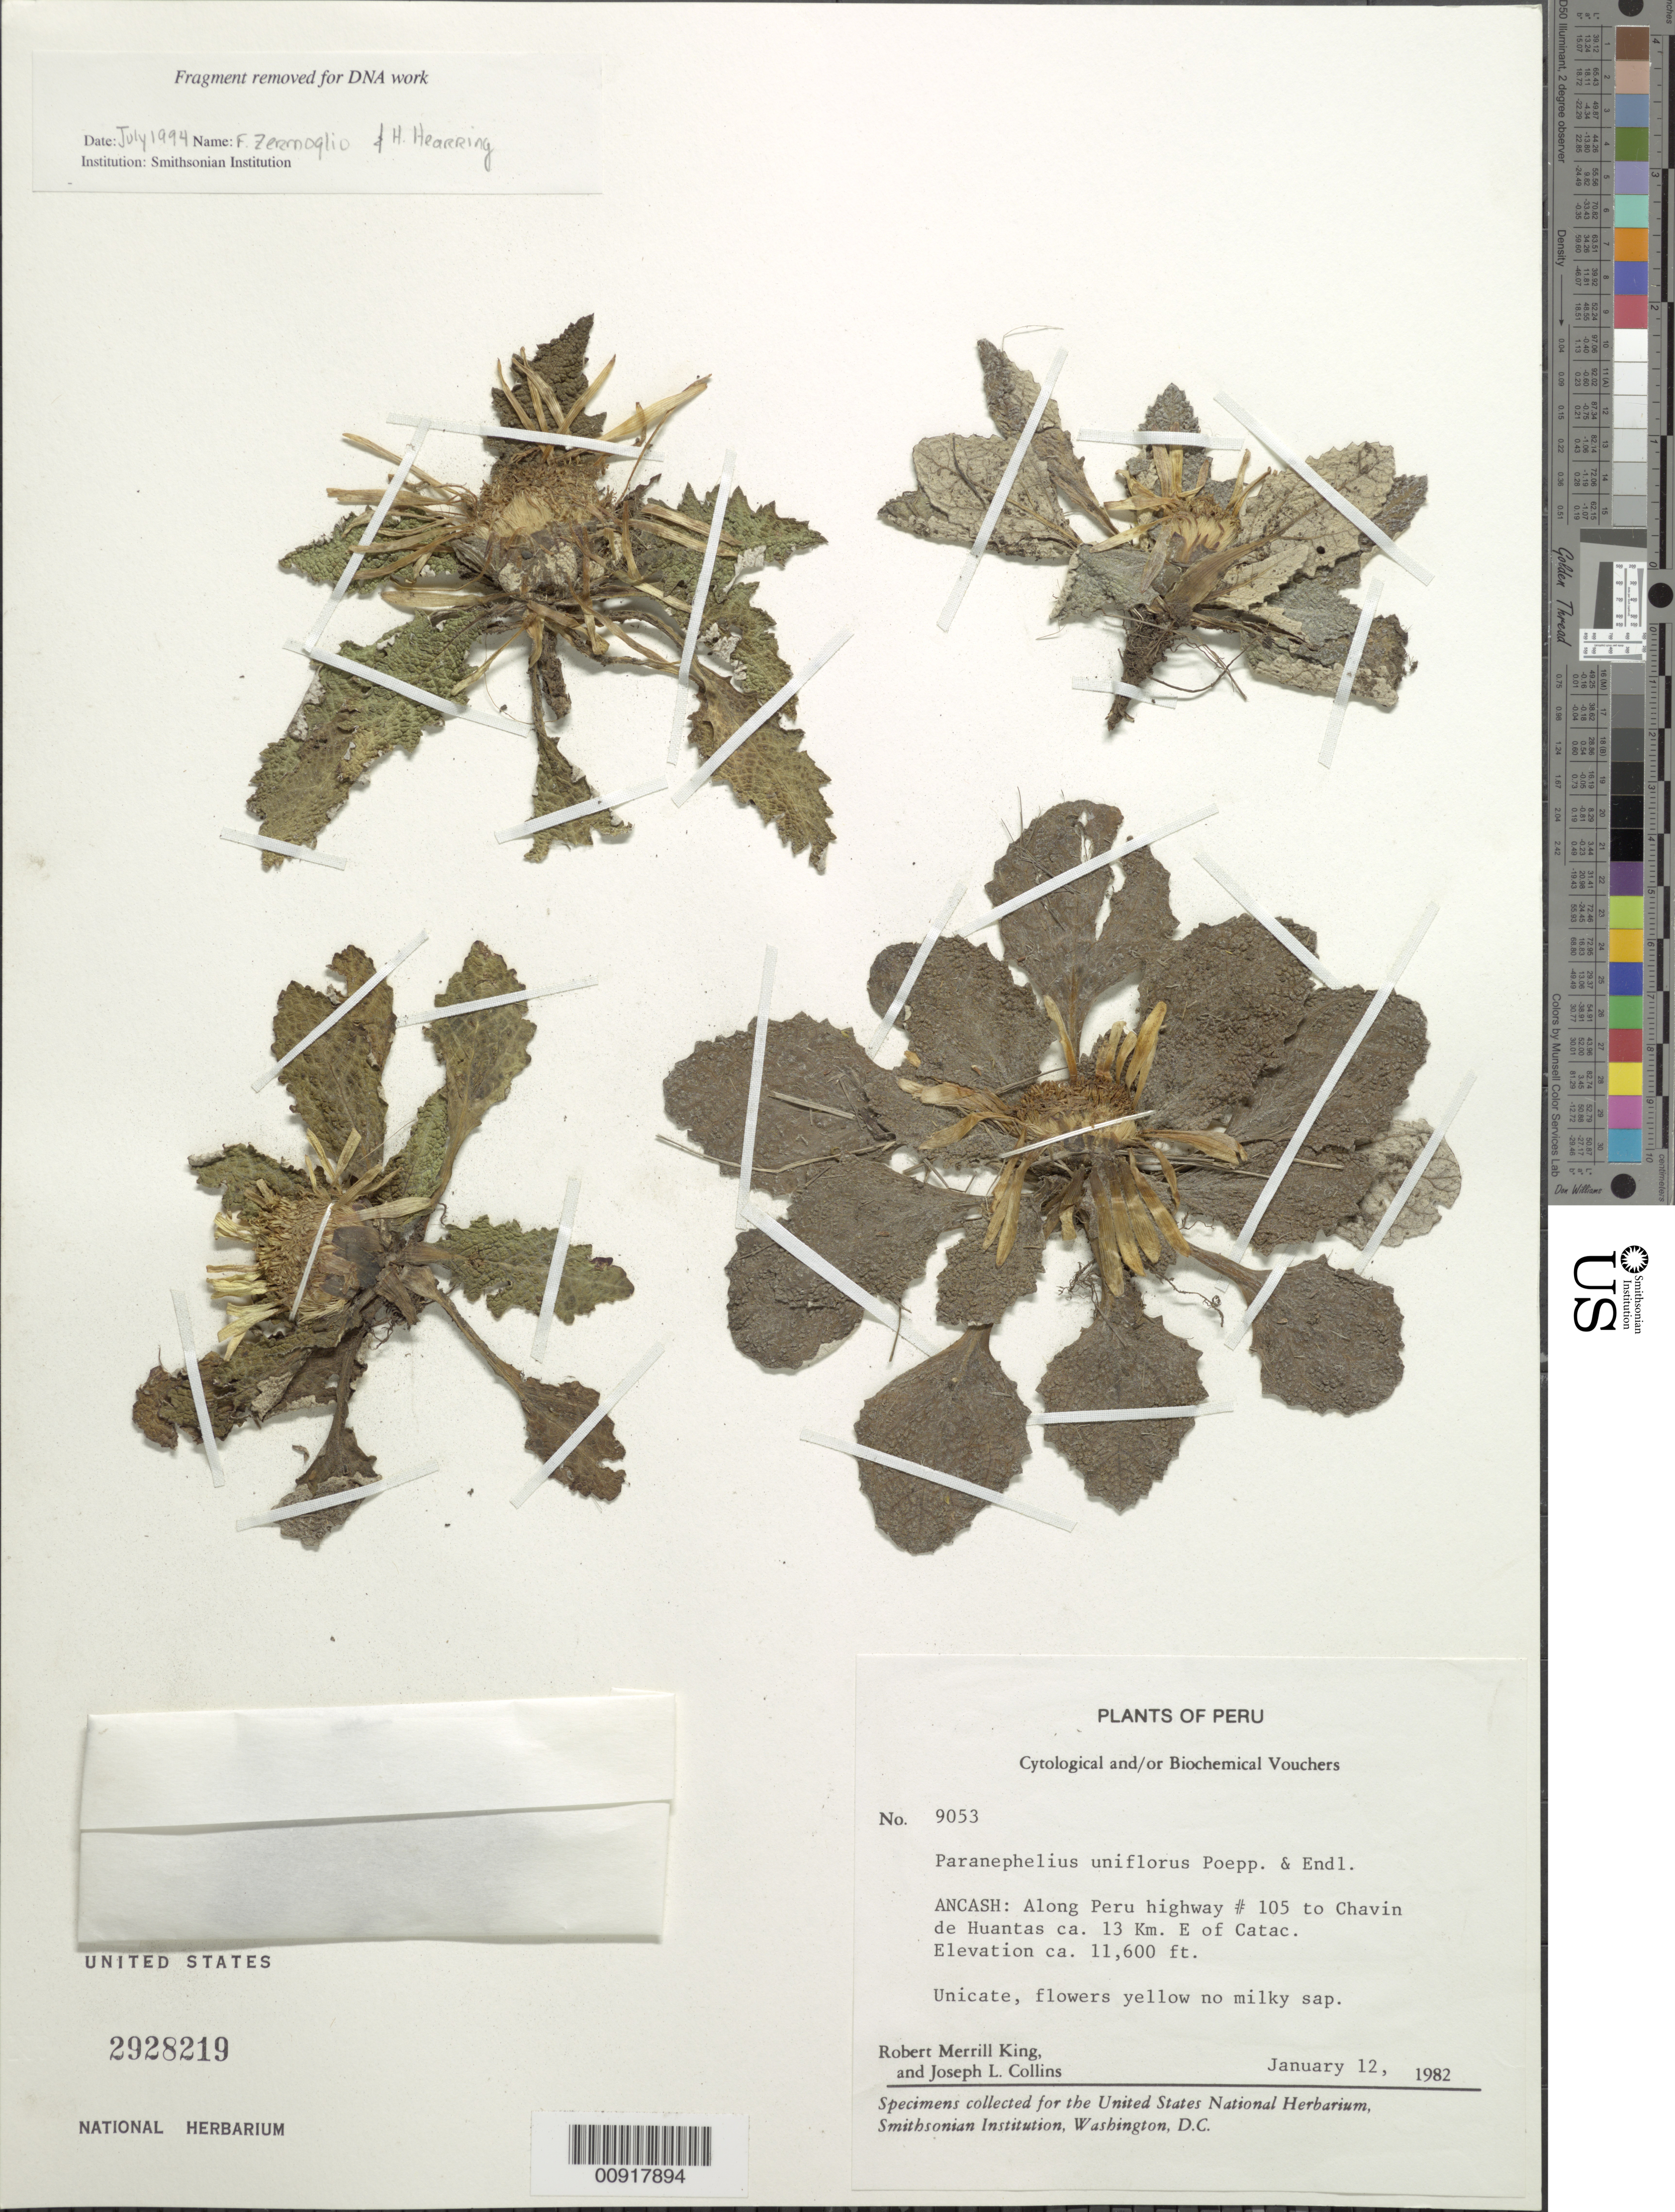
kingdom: Plantae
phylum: Tracheophyta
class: Magnoliopsida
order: Asterales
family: Asteraceae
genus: Paranephelius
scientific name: Paranephelius uniflorus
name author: Poepp. & Endl.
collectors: R. M. King & J. L. Collins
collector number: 9053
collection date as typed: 12 January 1982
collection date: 1982-01-12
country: Peru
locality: Ancash: along Peru Highway #105 to Chavin de Huantas, ca. 13 km E of Catac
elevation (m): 3536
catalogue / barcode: US 2928219